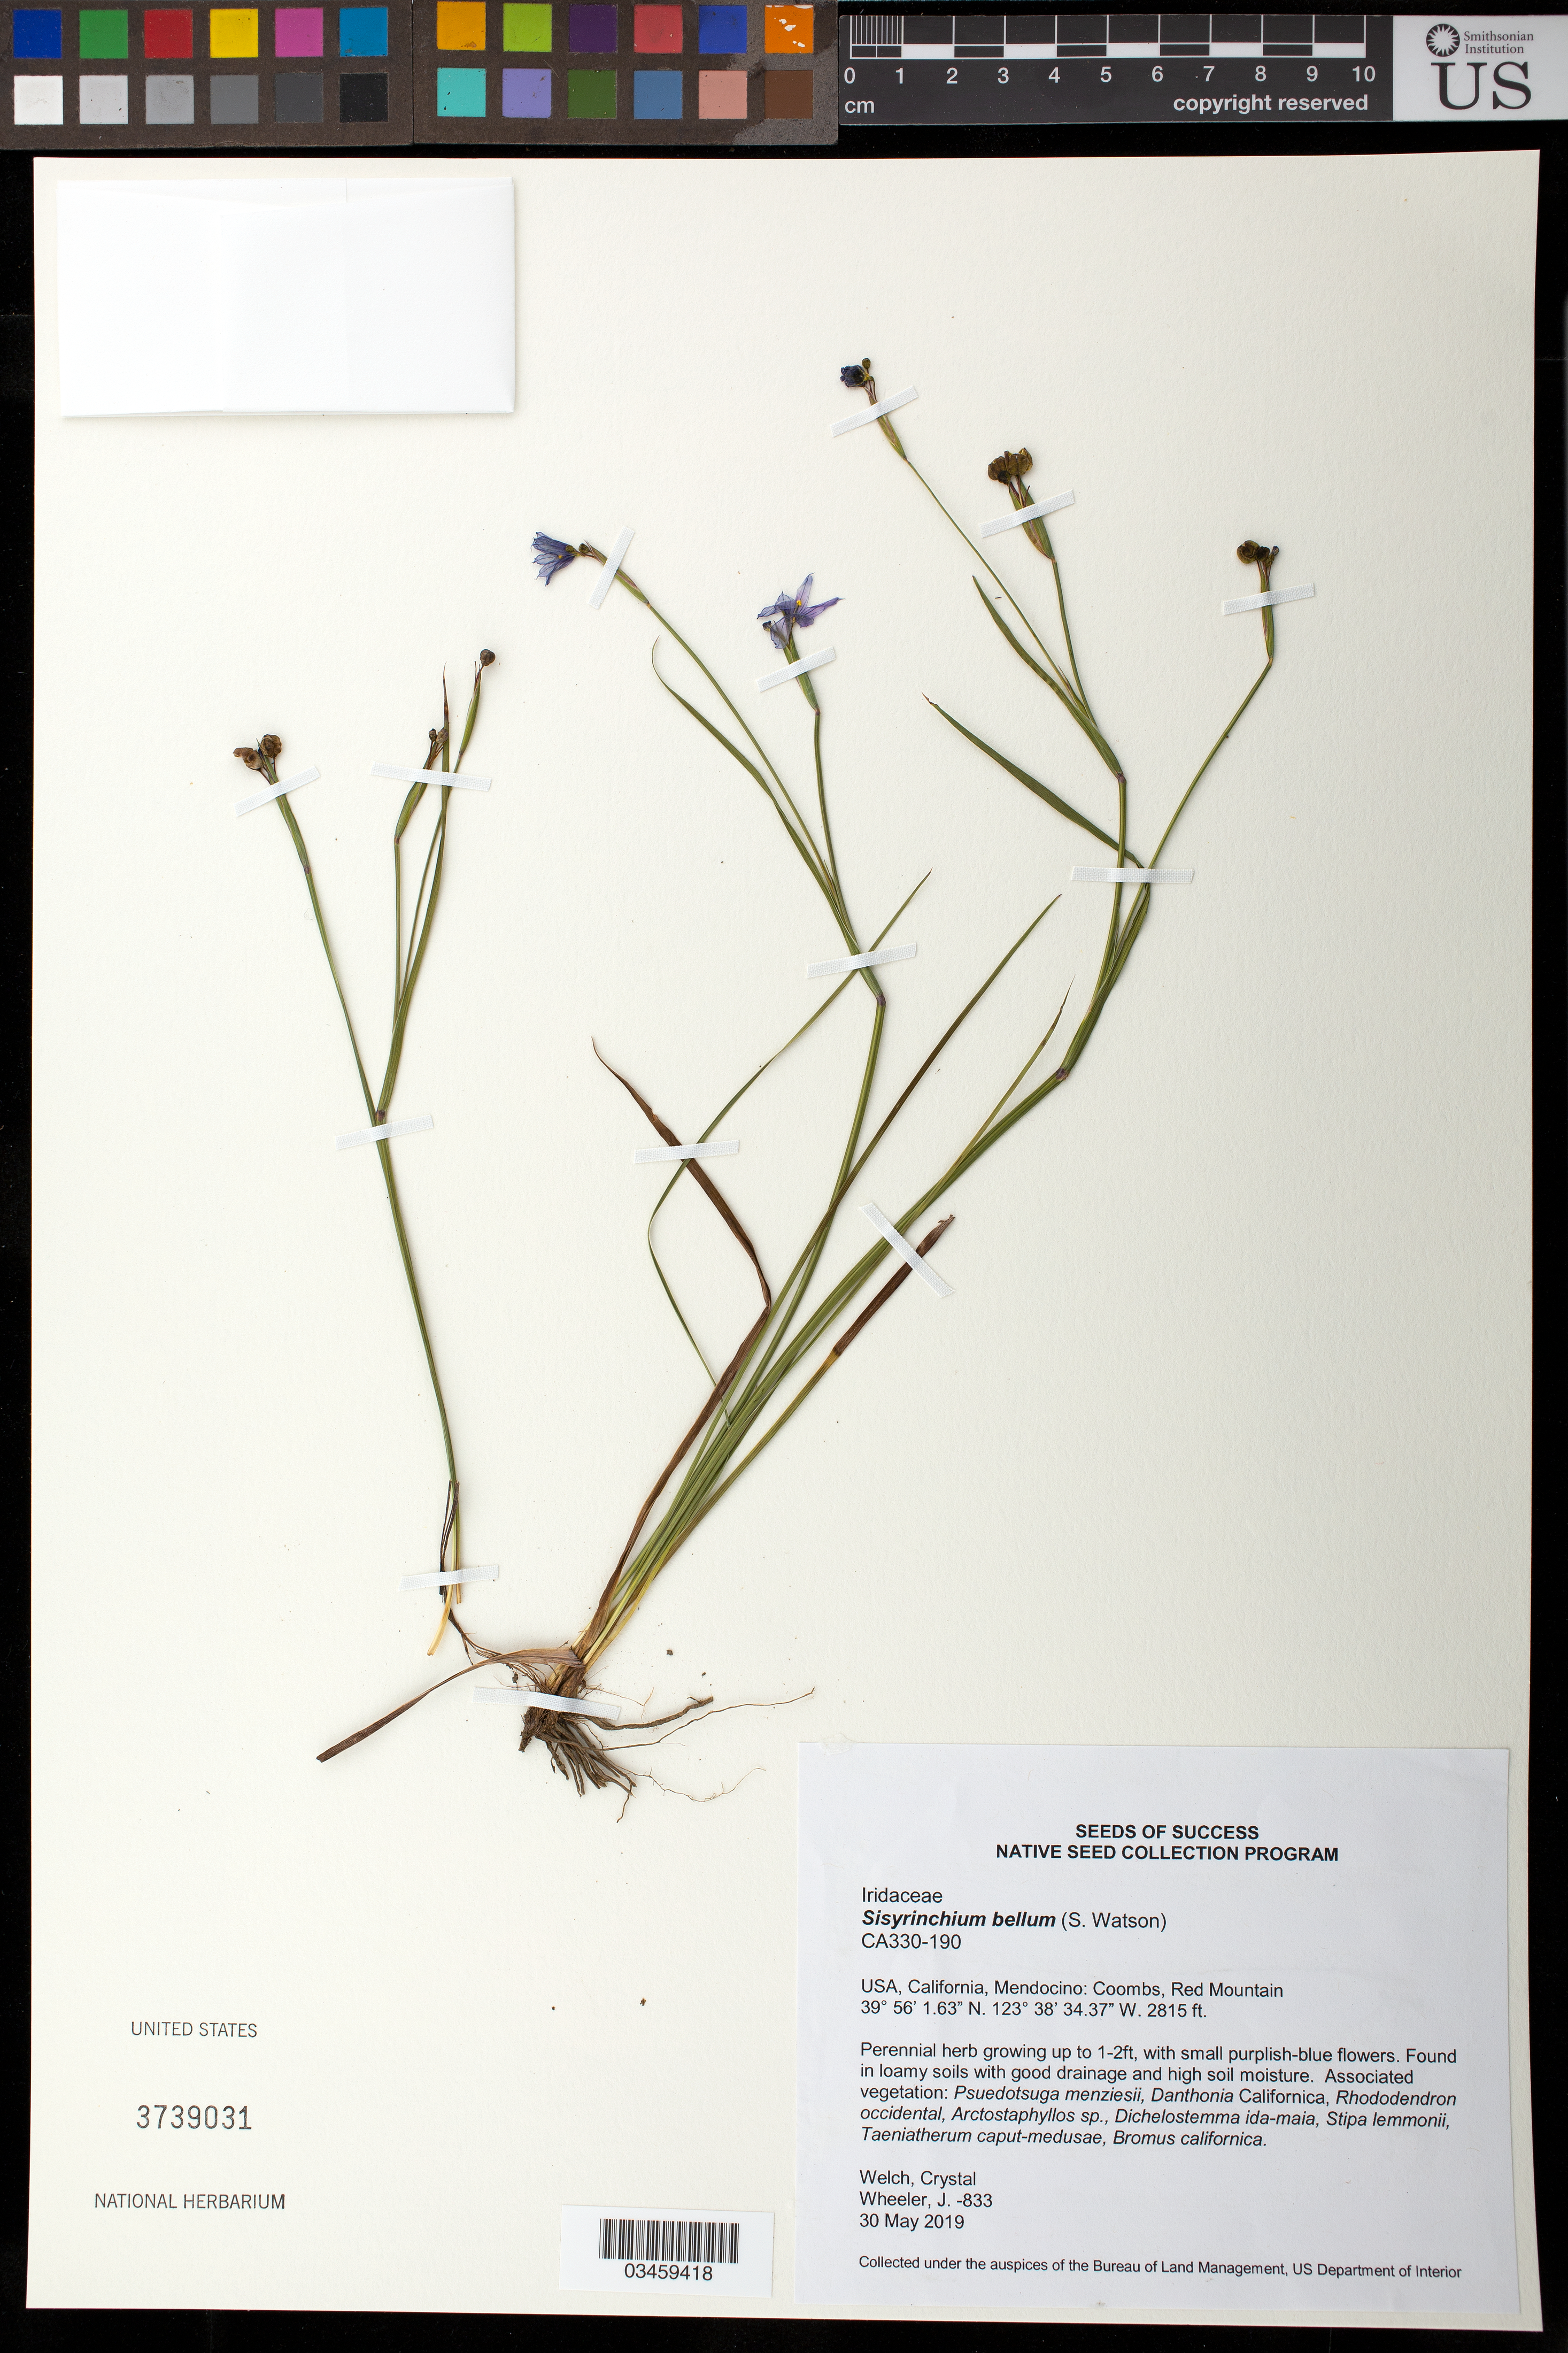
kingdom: Plantae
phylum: Tracheophyta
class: Liliopsida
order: Asparagales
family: Iridaceae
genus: Sisyrinchium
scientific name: Sisyrinchium bellum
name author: S. Watson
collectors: C. Welch & J. Wheeler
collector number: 833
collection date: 2019-05-30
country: United States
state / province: California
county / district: Mendocino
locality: Coombs, Red Mountain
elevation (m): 858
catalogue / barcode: US 3739031